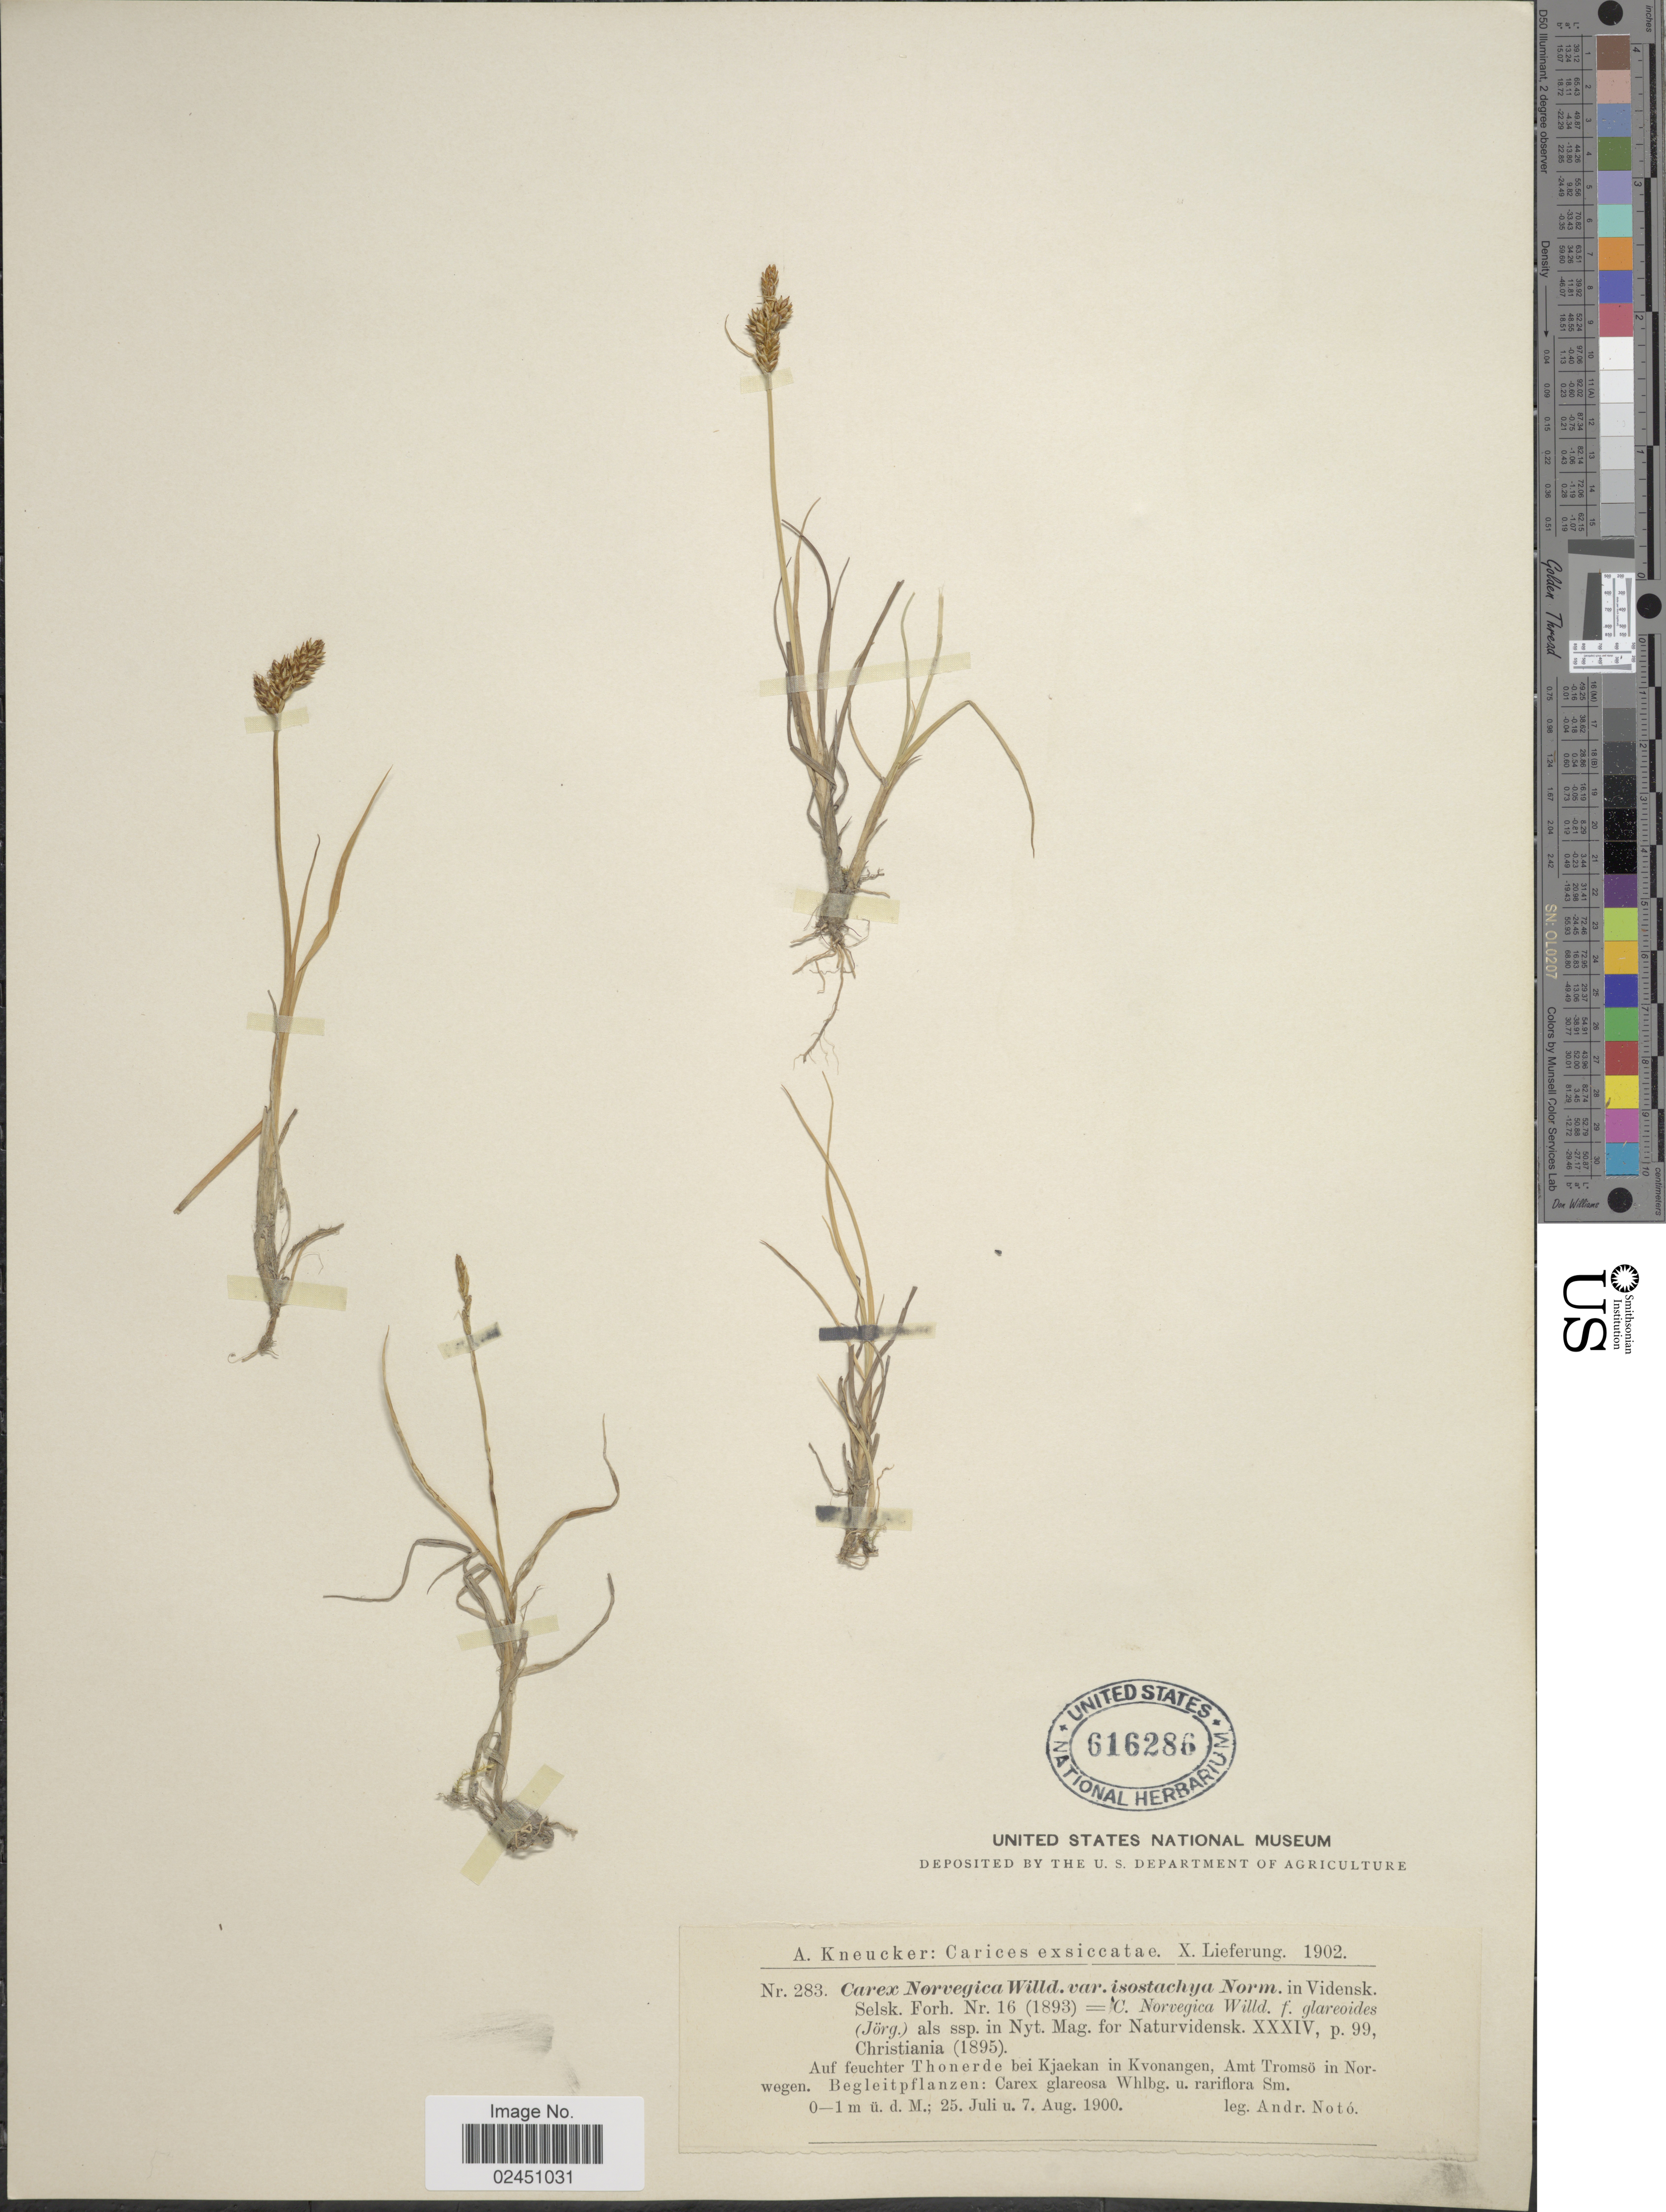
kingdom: Plantae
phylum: Tracheophyta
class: Liliopsida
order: Poales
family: Cyperaceae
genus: Carex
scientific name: Carex norvegica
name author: Retz.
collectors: A. Noto & A. Kneucker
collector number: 283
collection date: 1900-07-25/1900-08-07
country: Norway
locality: Carices, Auf feuchter Thonerde bei Kjaekan in Kvonangen, Amt Tromso in Norwegen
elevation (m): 0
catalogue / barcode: US 616286